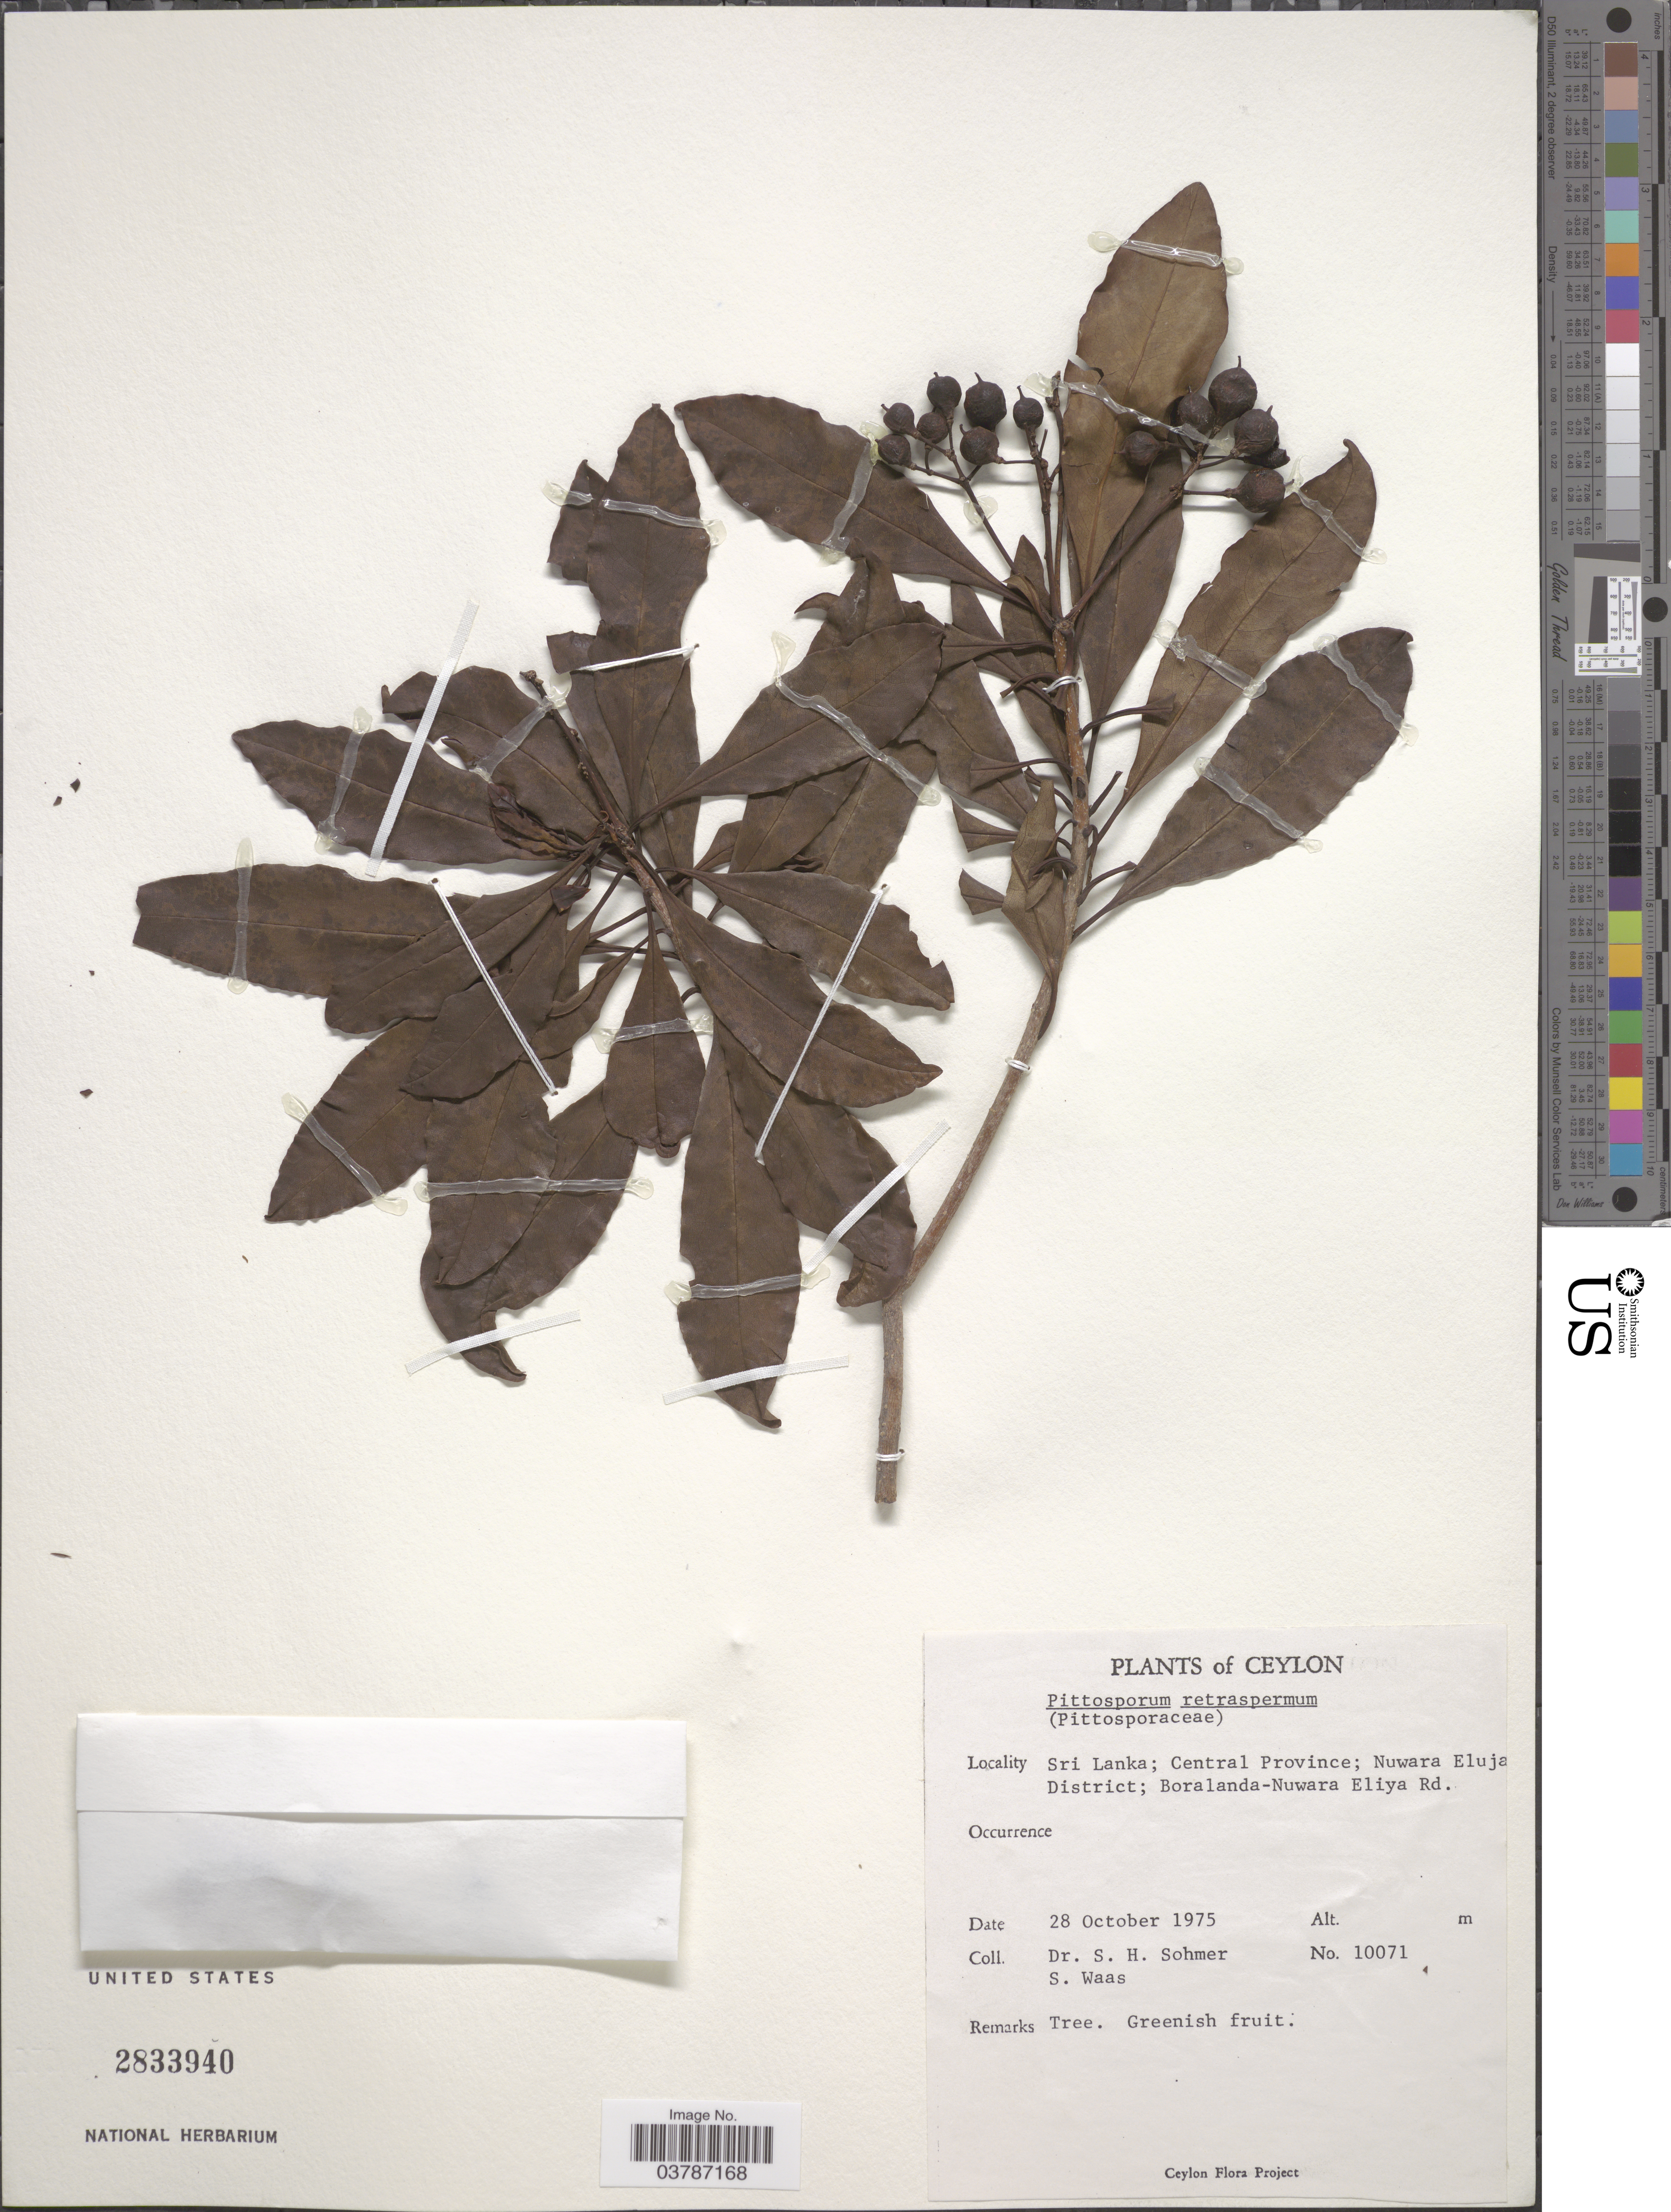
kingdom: Plantae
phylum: Tracheophyta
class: Magnoliopsida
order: Apiales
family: Pittosporaceae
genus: Pittosporum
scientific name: Pittosporum tetraspermum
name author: Wight & Arn.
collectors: S. H. Sohmer & S. Waas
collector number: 10071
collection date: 1975-10-28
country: Sri Lanka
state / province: Central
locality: Nuwara Eluja District; Boralanda-Nuwara Eliya Rd.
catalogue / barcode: US 2833940